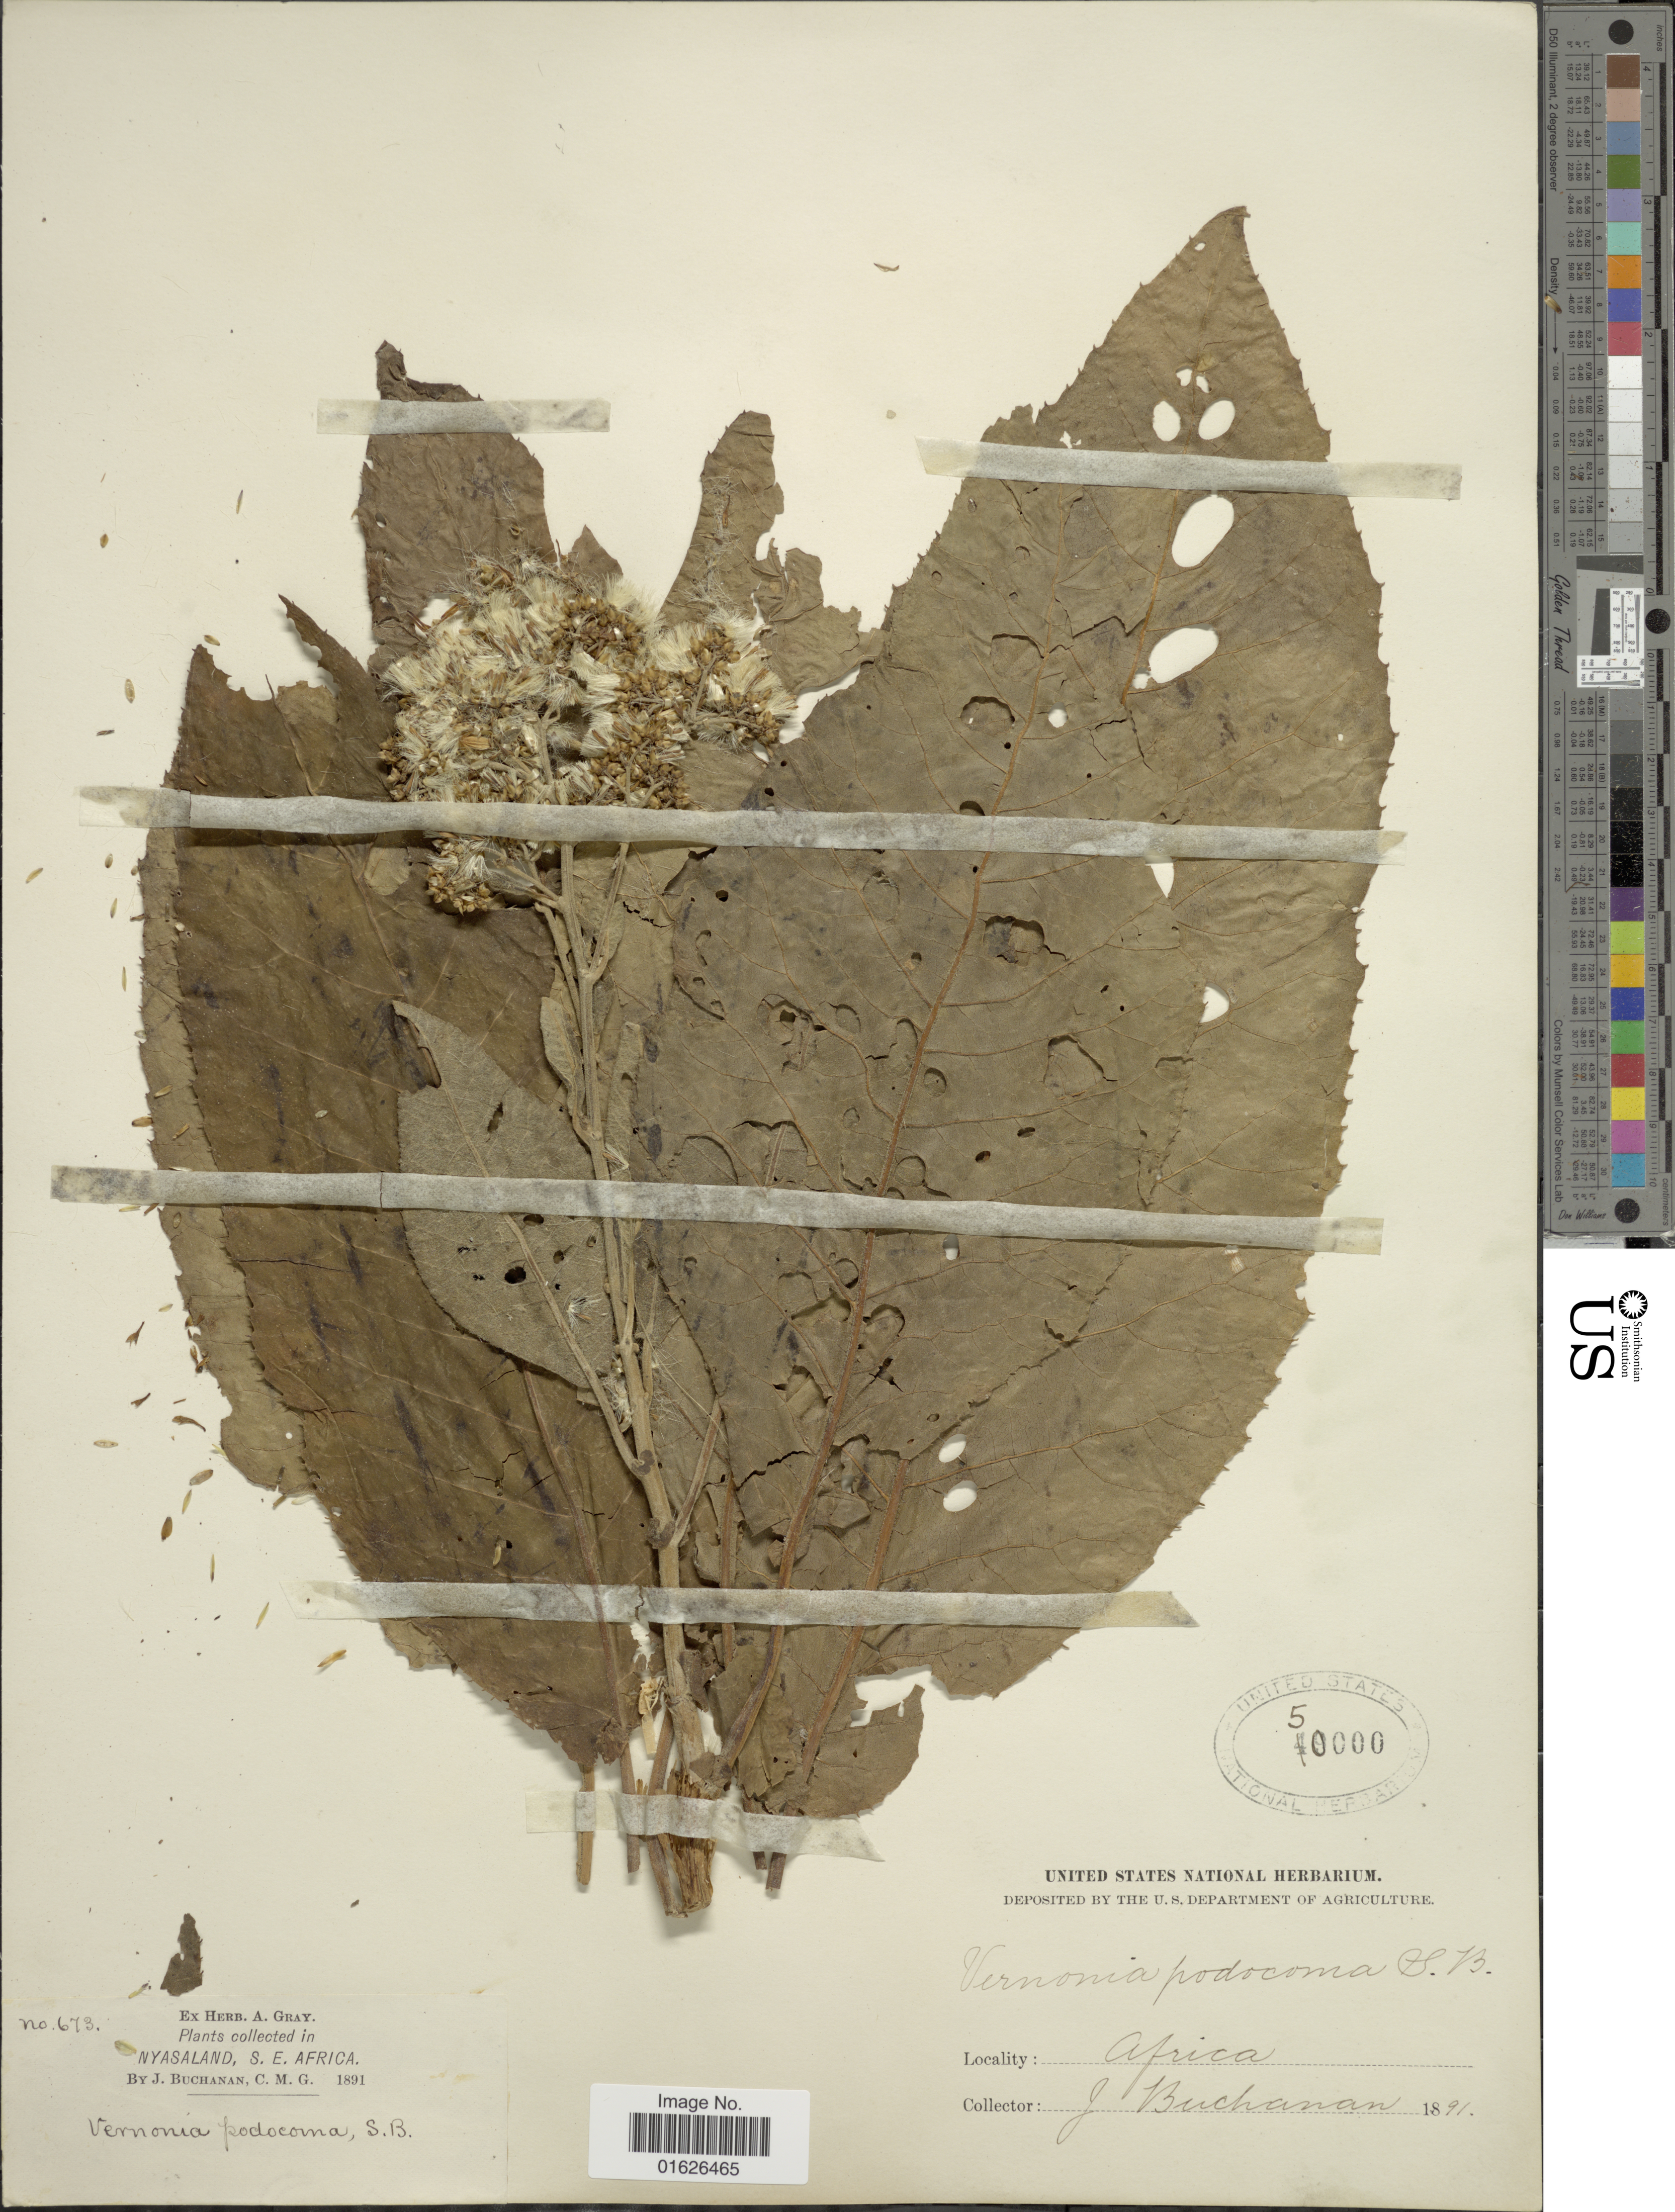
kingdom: Plantae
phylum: Tracheophyta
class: Magnoliopsida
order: Asterales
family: Asteraceae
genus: Gymnanthemum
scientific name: Gymnanthemum myrianthum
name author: (Hook. f.) H. Rob.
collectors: J. Buchanan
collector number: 673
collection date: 1891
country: Malawi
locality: Nyasaland, S. E. Africa.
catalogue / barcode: US 50000